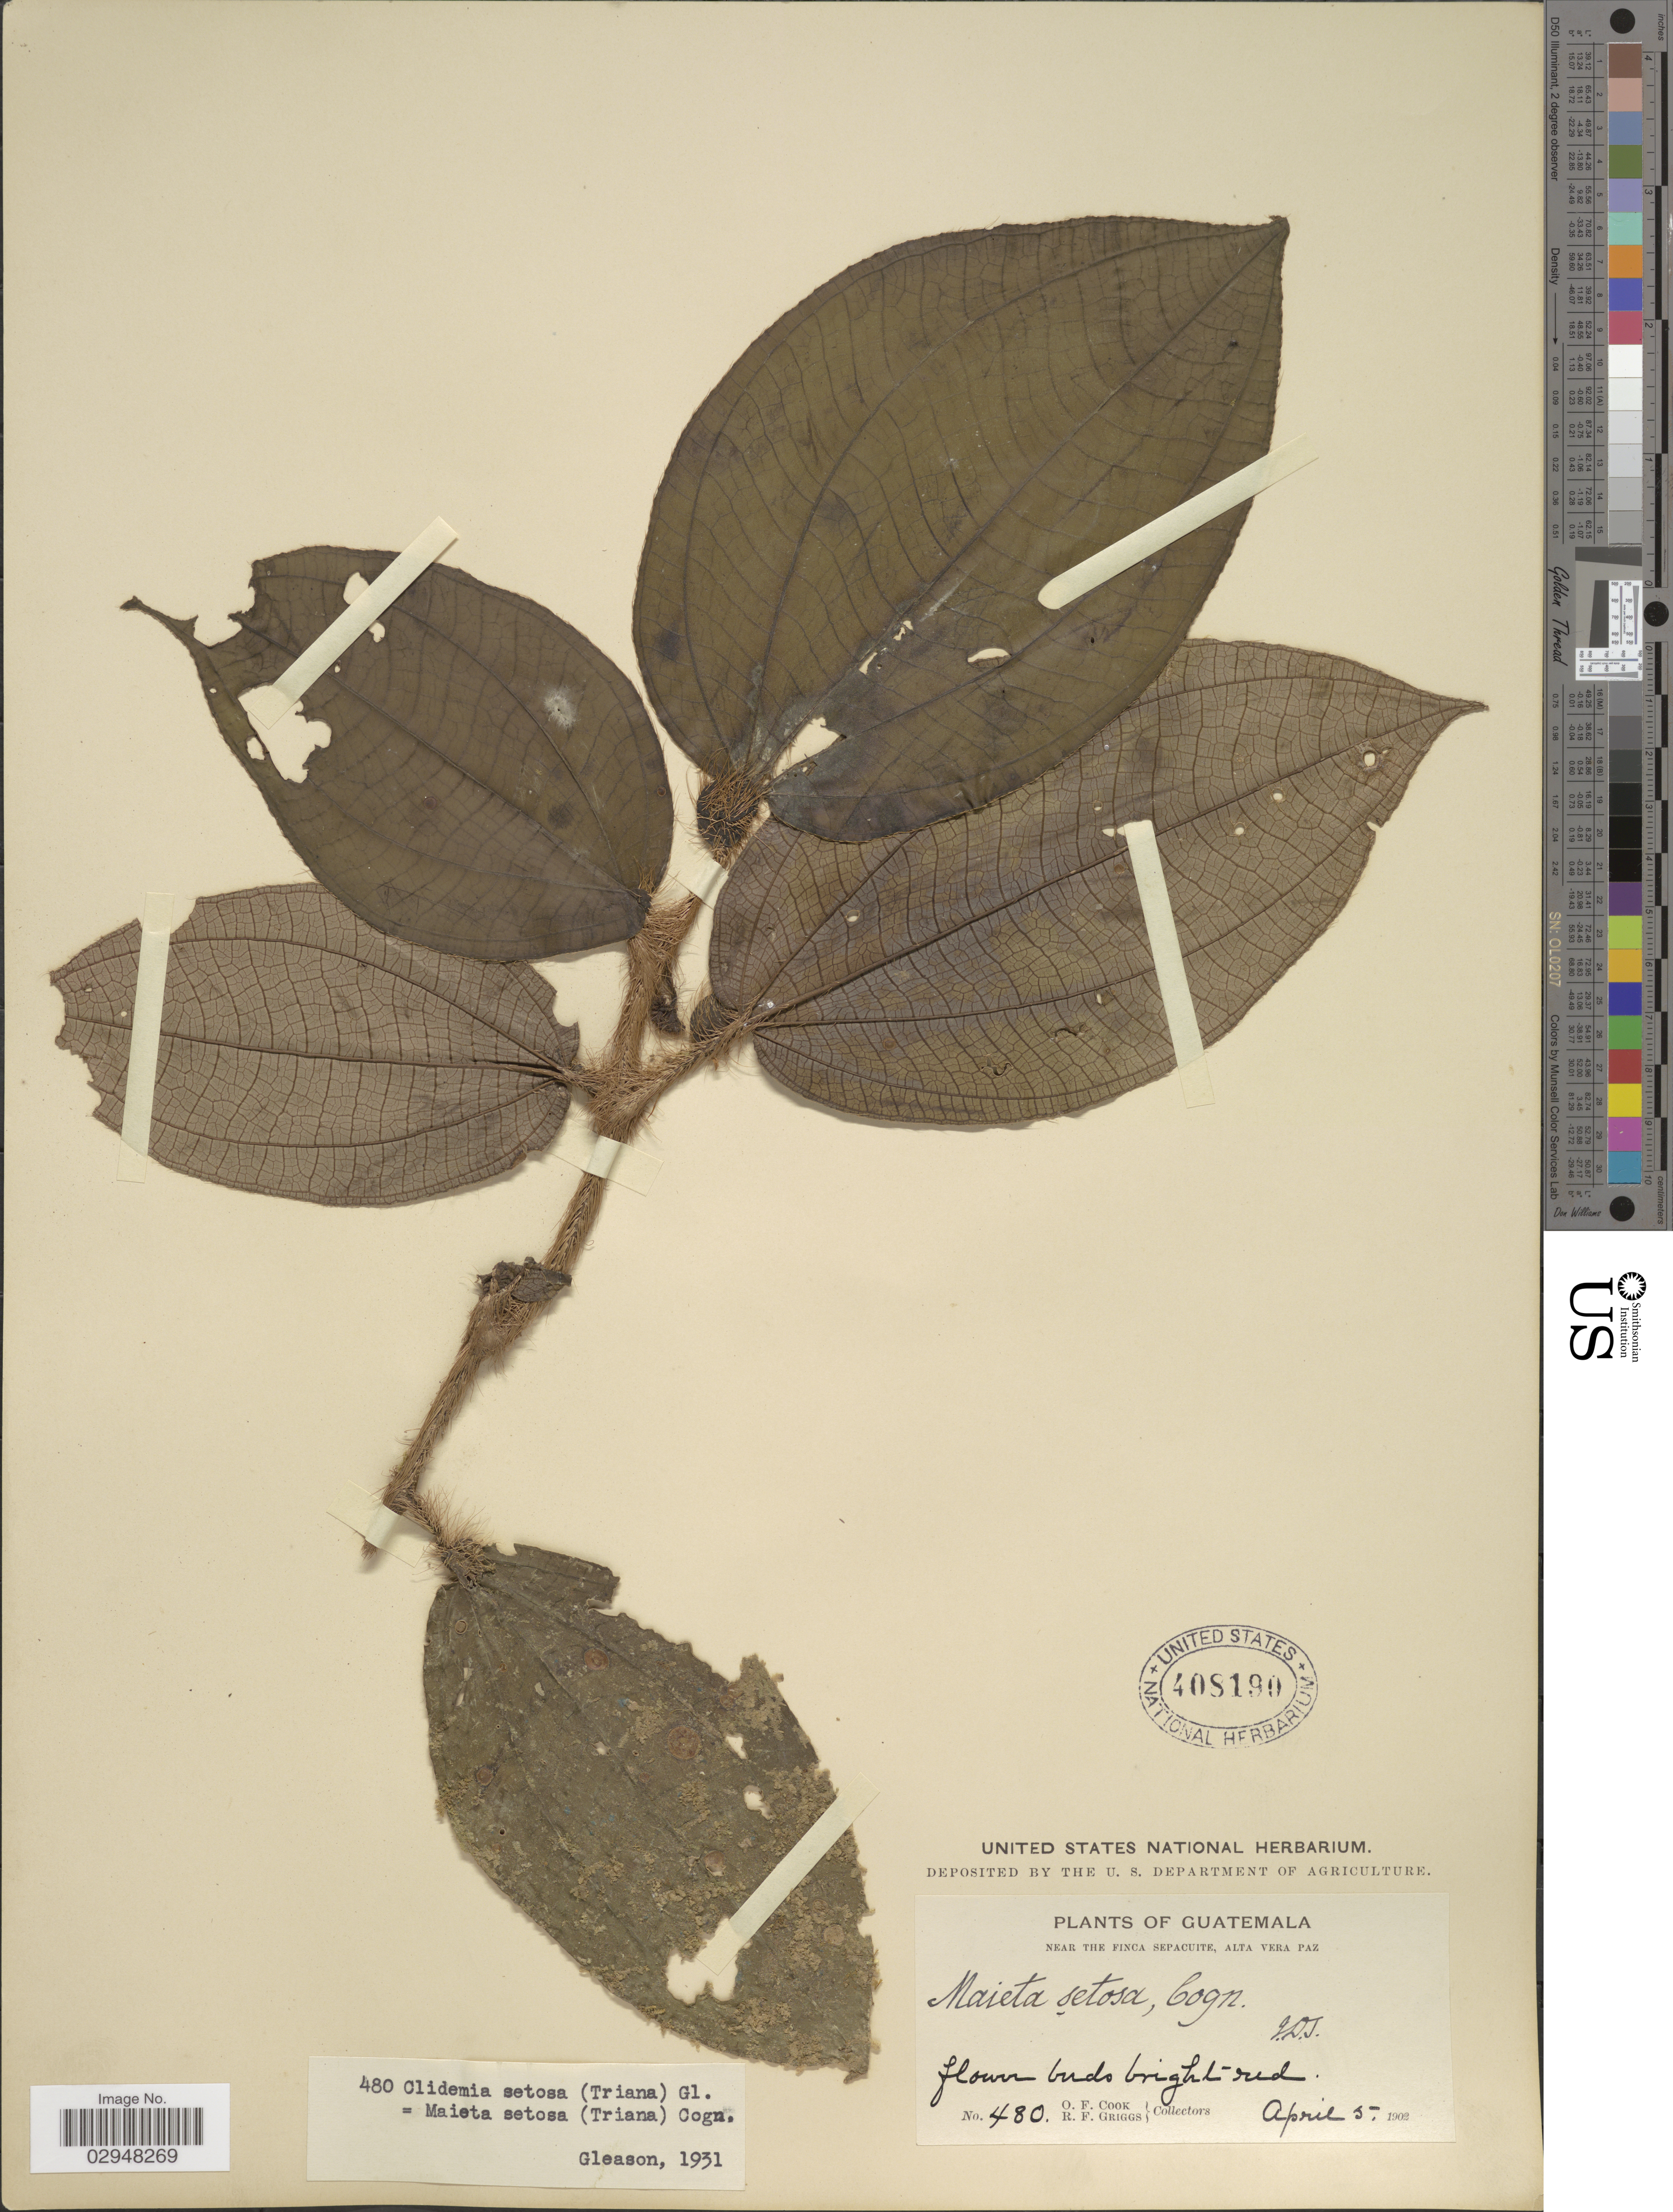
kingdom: Plantae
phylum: Tracheophyta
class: Magnoliopsida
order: Myrtales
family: Melastomataceae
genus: Clidemia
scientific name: Clidemia setosa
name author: (Triana) Gleason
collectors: O. F. Cook & R. F. Griggs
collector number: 480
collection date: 1902-04-05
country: Guatemala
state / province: Alta Verapaz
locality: Near the Finca Sepacuite.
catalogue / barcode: US 408190